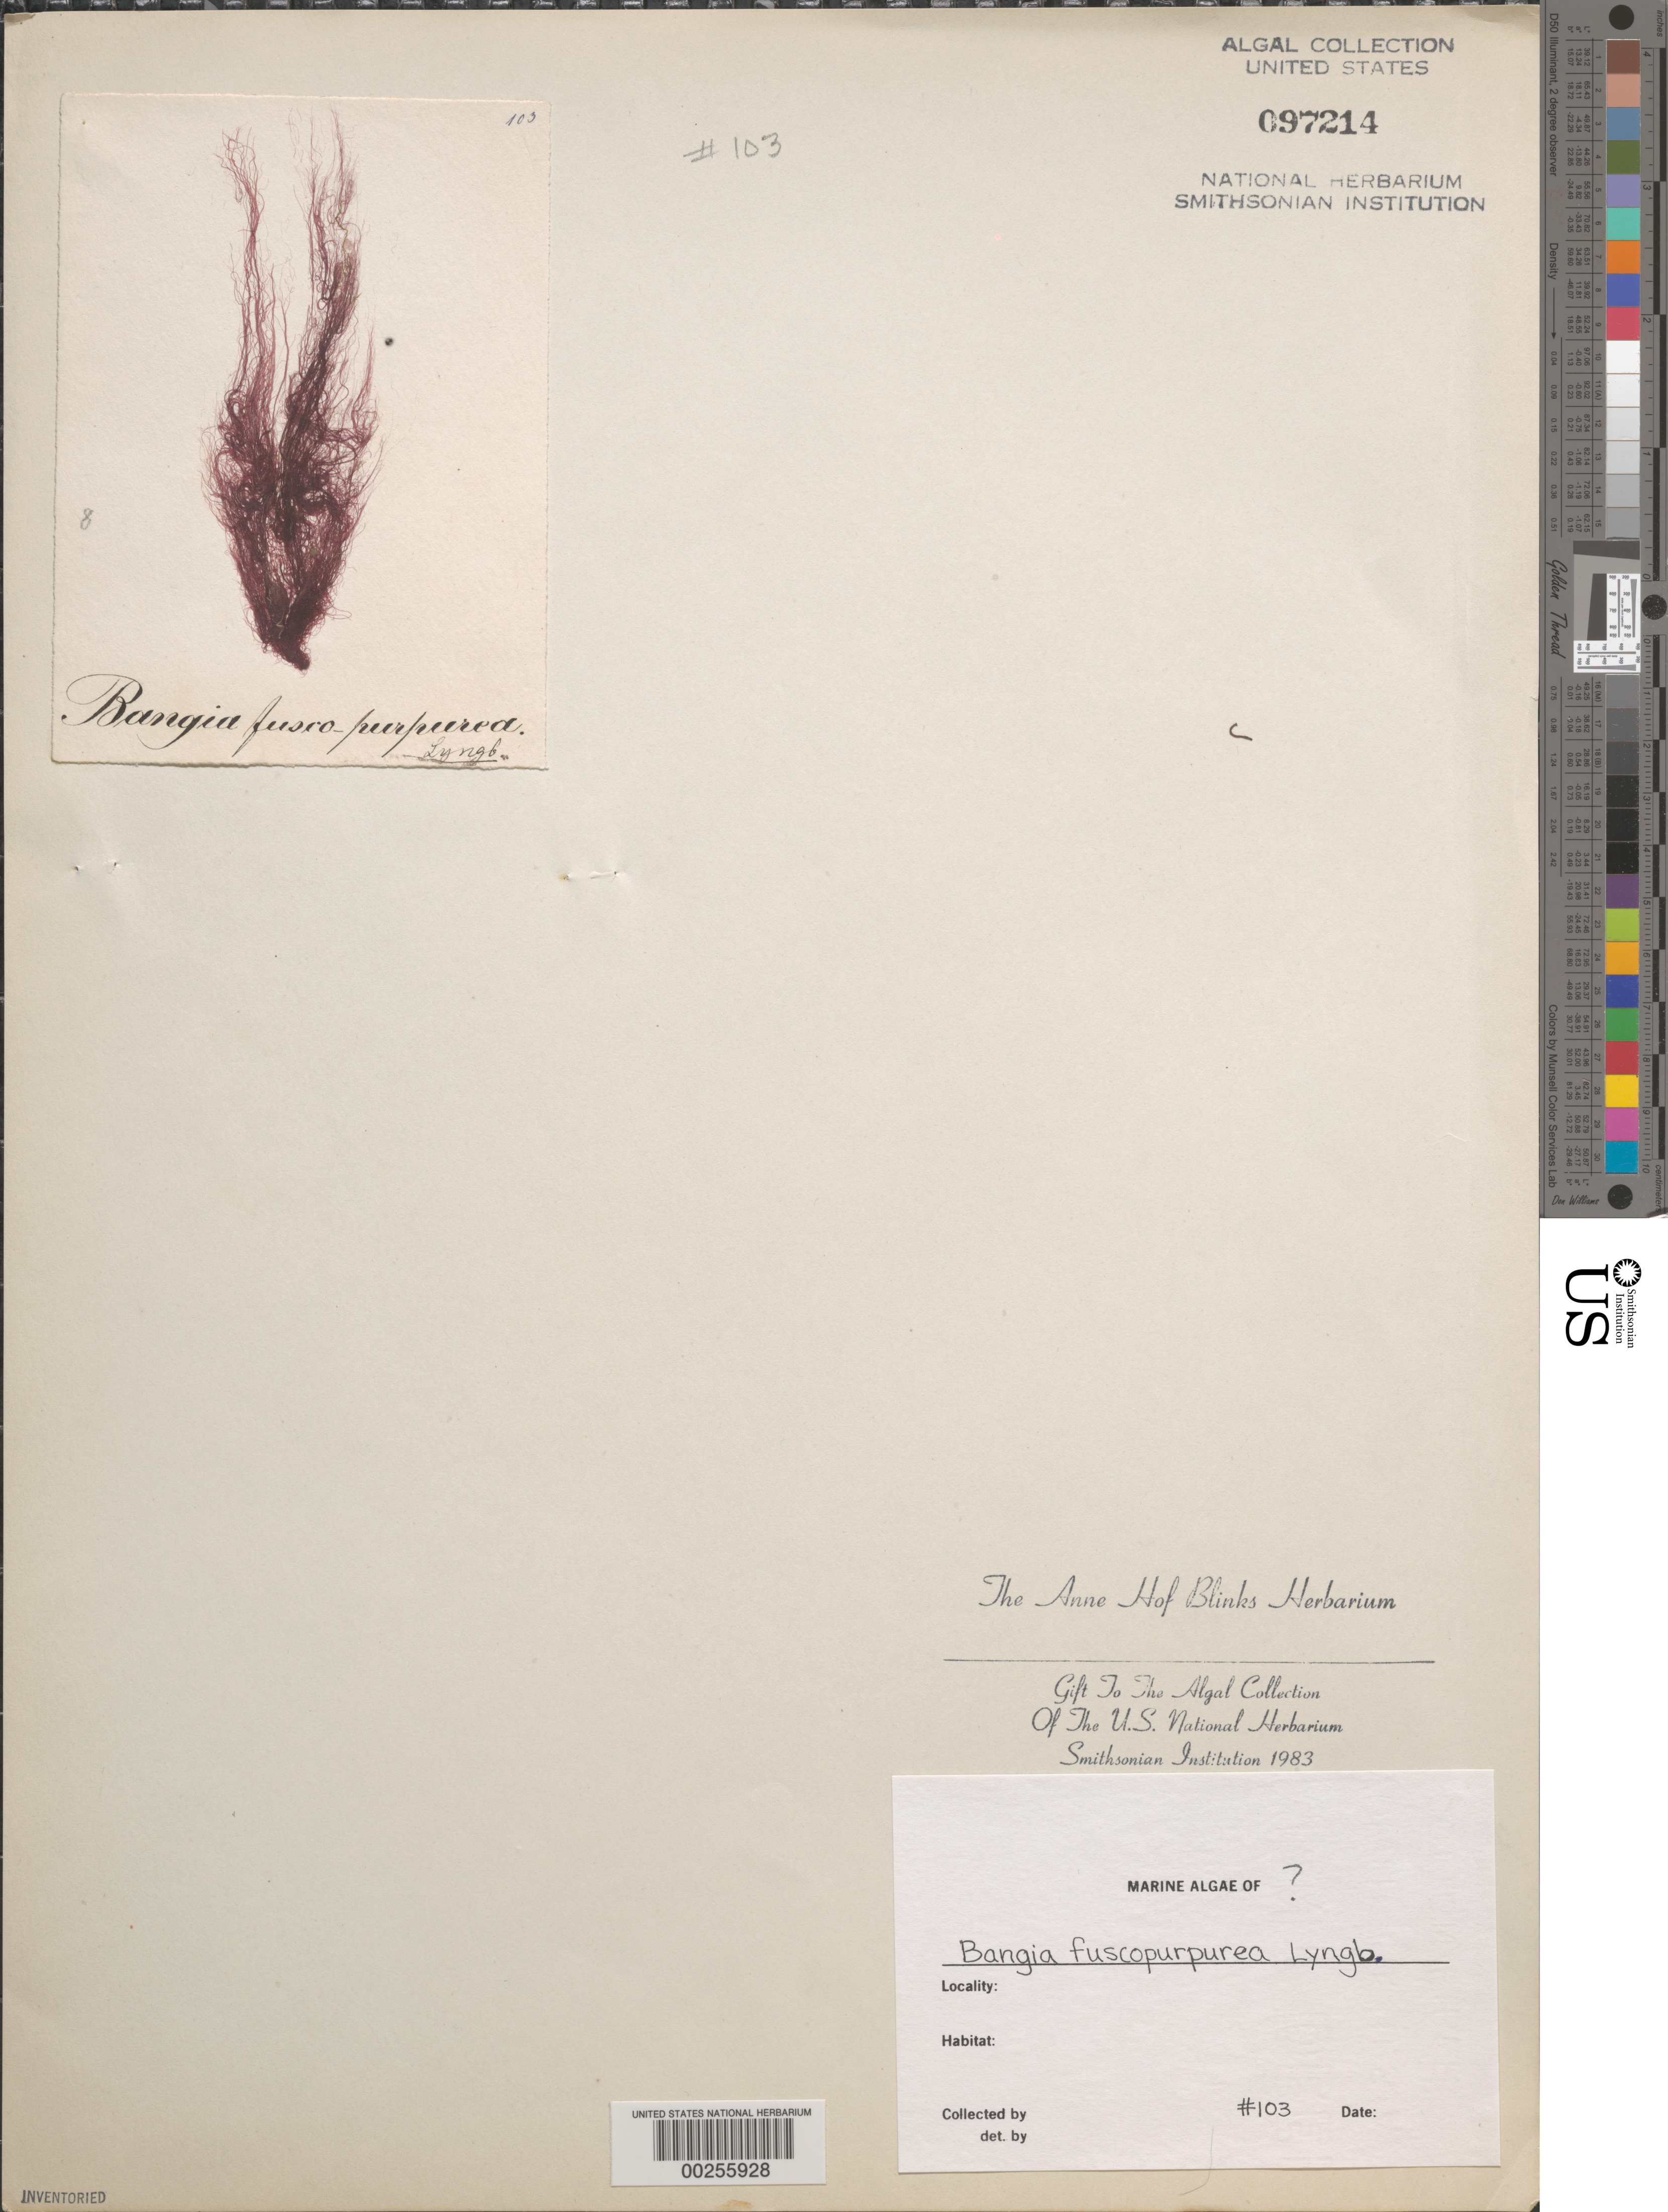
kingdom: Plantae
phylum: Rhodophyta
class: Bangiophyceae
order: Bangiales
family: Bangiaceae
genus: Bangia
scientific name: Bangia fuscopurpurea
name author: (Dillwyn) Lyngb.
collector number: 103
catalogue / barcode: US 97214